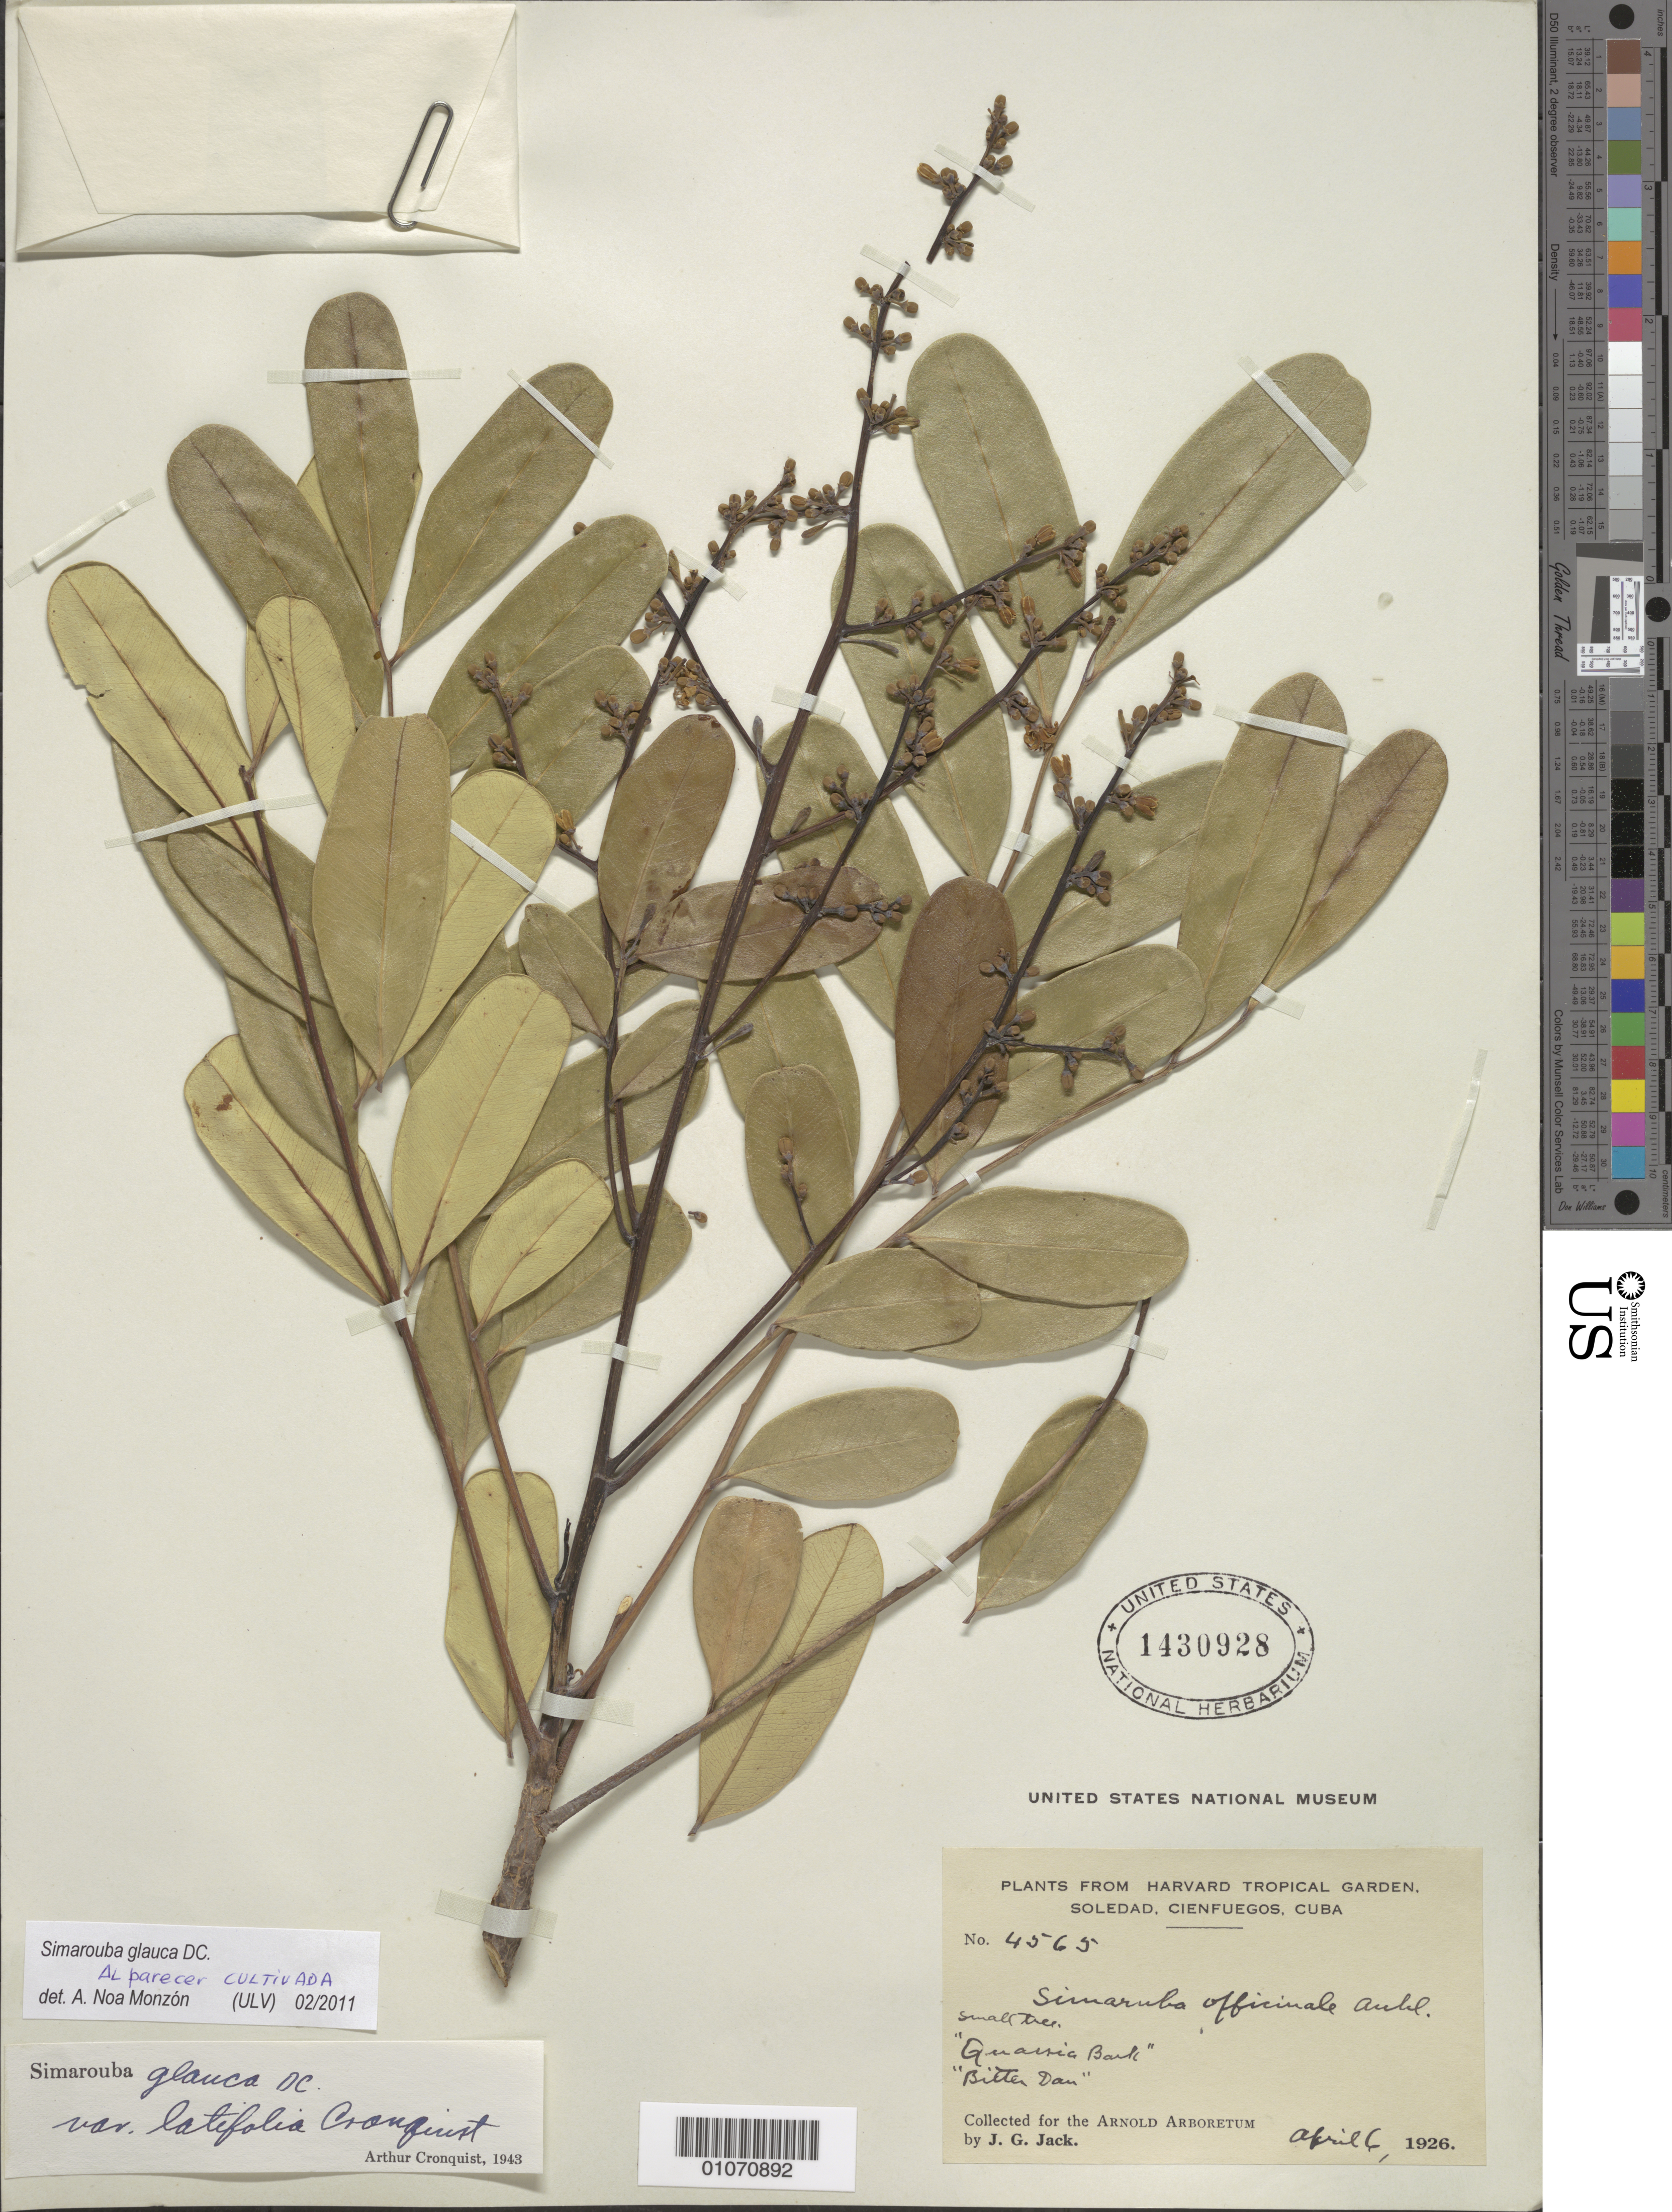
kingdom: Plantae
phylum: Tracheophyta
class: Magnoliopsida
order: Sapindales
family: Simaroubaceae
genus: Simarouba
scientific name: Simarouba glauca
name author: DC.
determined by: Noa Monzón, A.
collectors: J. G. Jack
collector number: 4565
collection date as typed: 06 Apr 1926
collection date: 1926-04-06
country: Cuba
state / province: Cienfuegos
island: Cuba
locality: Harvard Tropical Garden, Soledad, Cienfuetos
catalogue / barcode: US 1430928